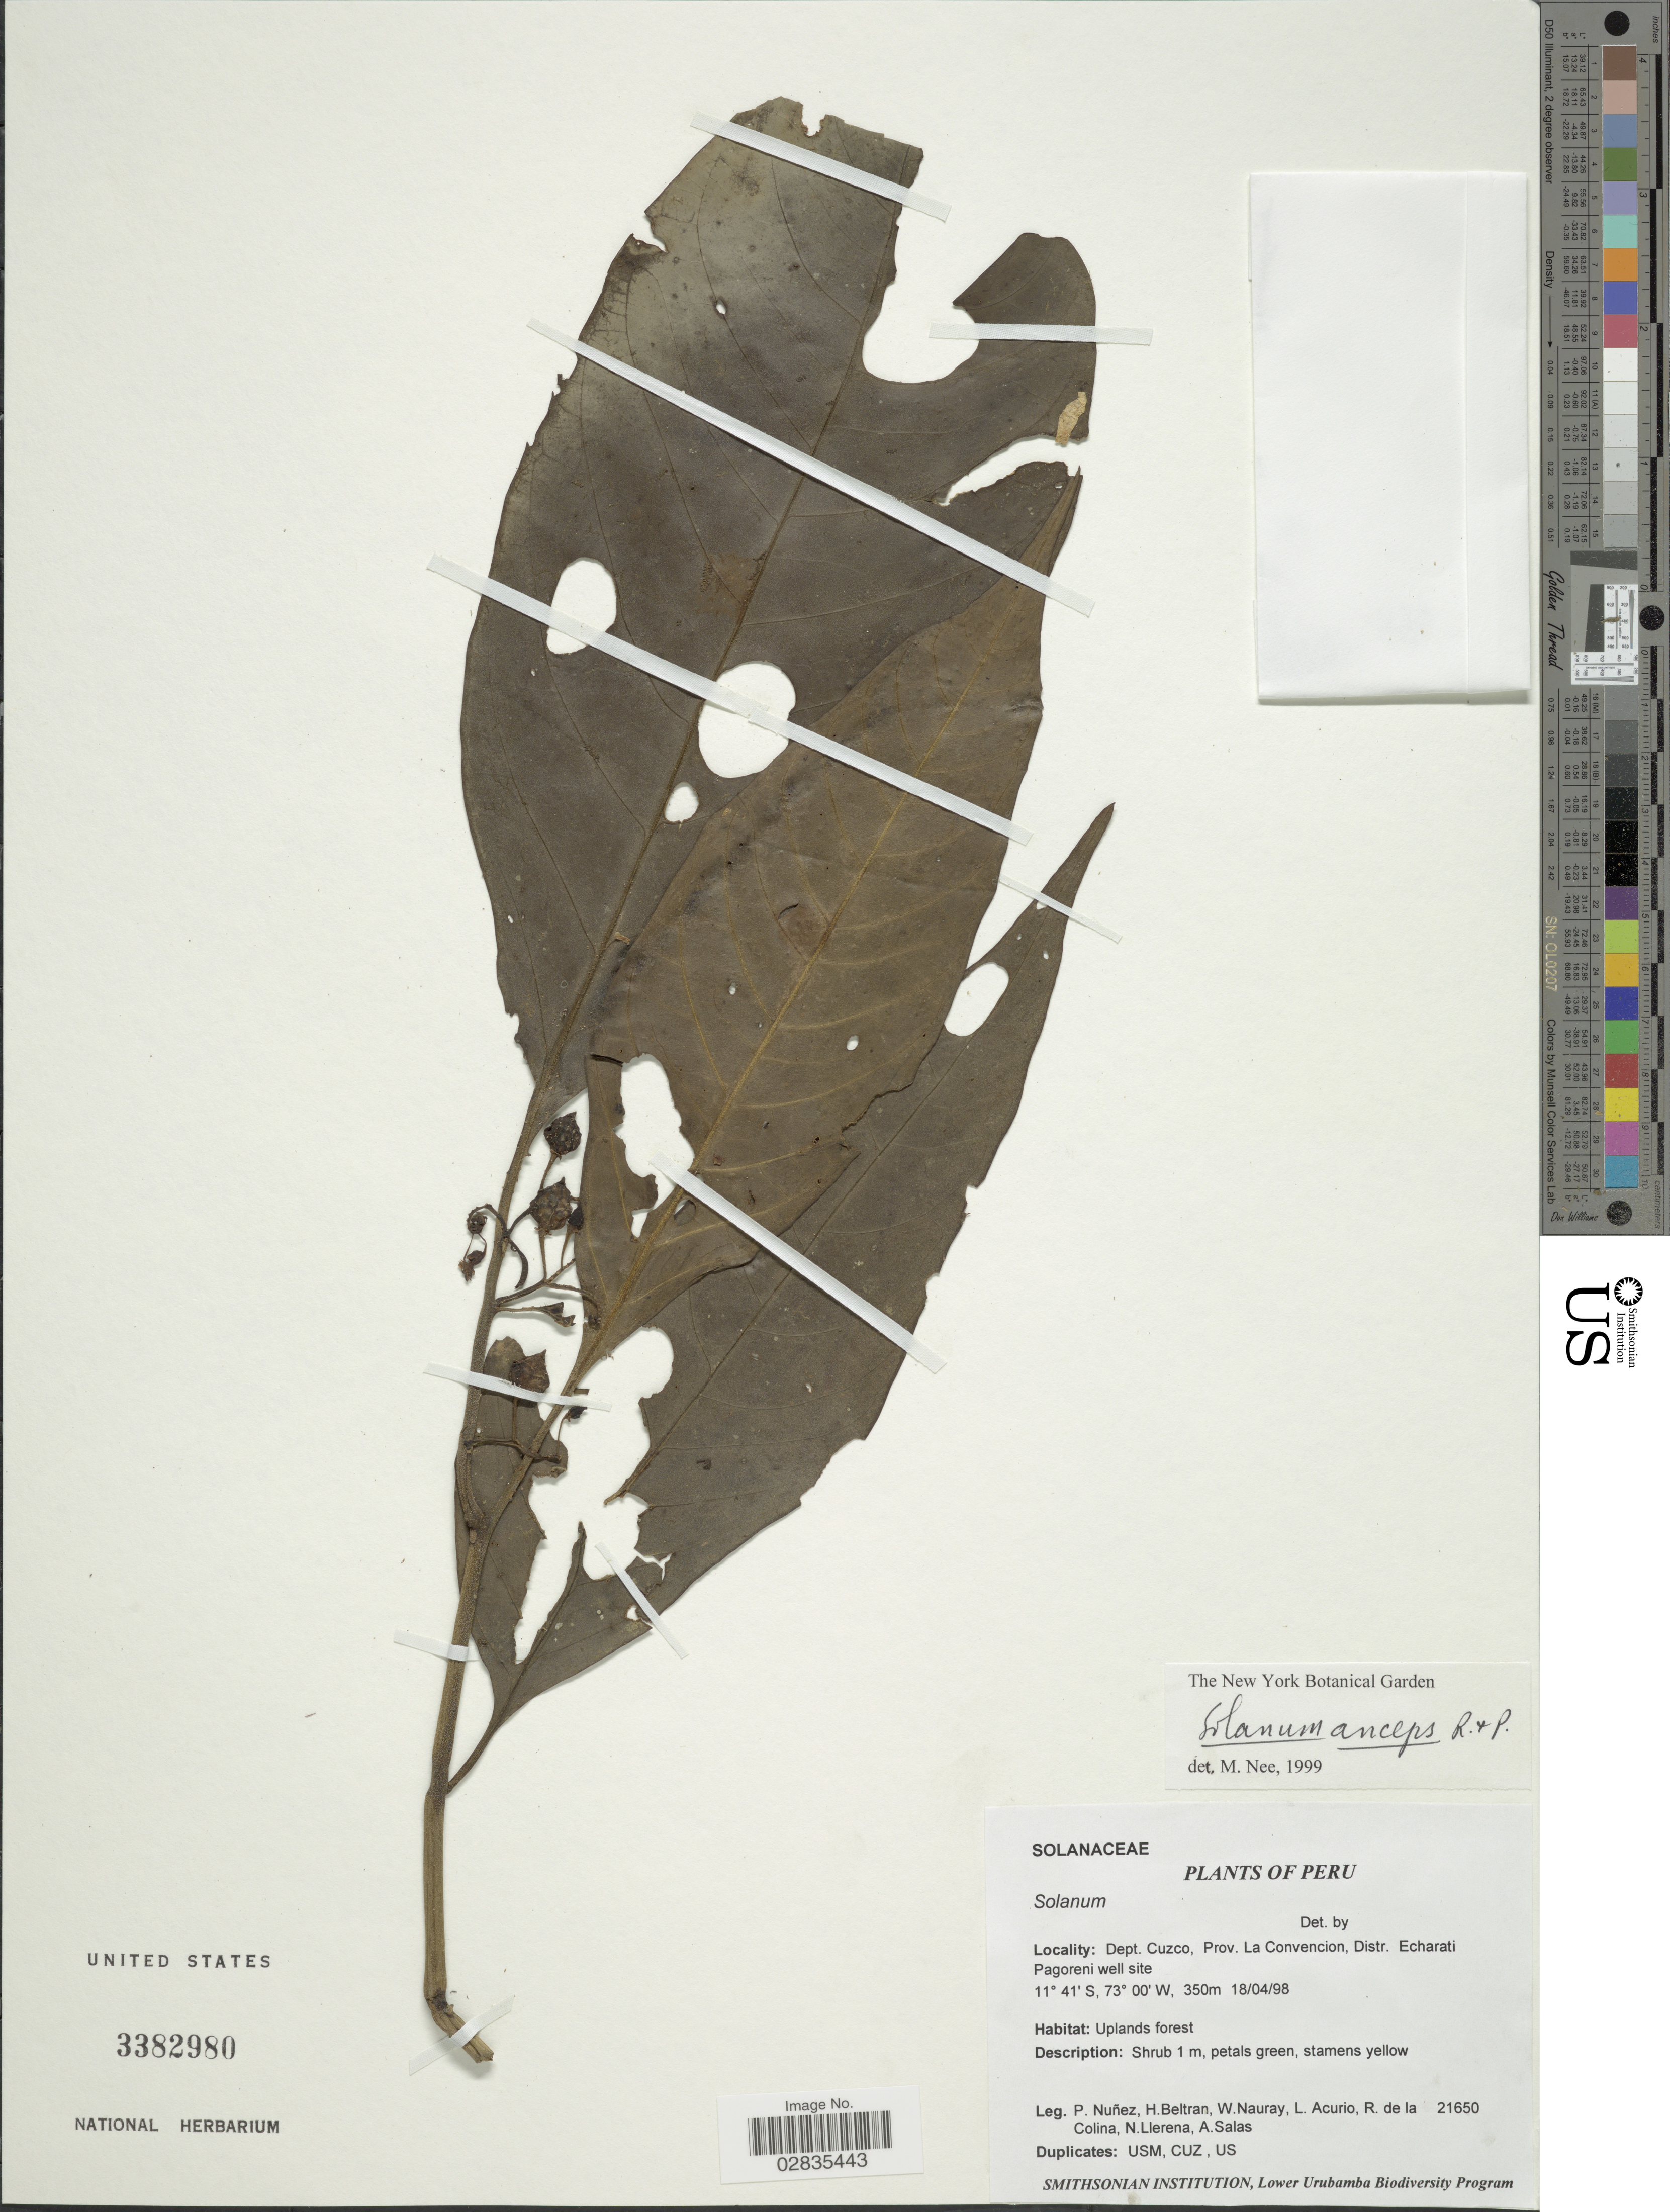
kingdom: Plantae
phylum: Tracheophyta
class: Magnoliopsida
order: Solanales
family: Solanaceae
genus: Solanum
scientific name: Solanum anceps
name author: Ruiz & Pav.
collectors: P. Nuñez V., H. Beltran, W. Nauray, L. Acurio & et al.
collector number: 21650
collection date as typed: Transcribed d/m/y: 18/4/98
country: Peru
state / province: Cusco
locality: Dept. Cuzco, Prov. La Convencion, Distr. Echarati Pagoreni well site.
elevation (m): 350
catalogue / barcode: US 3382980